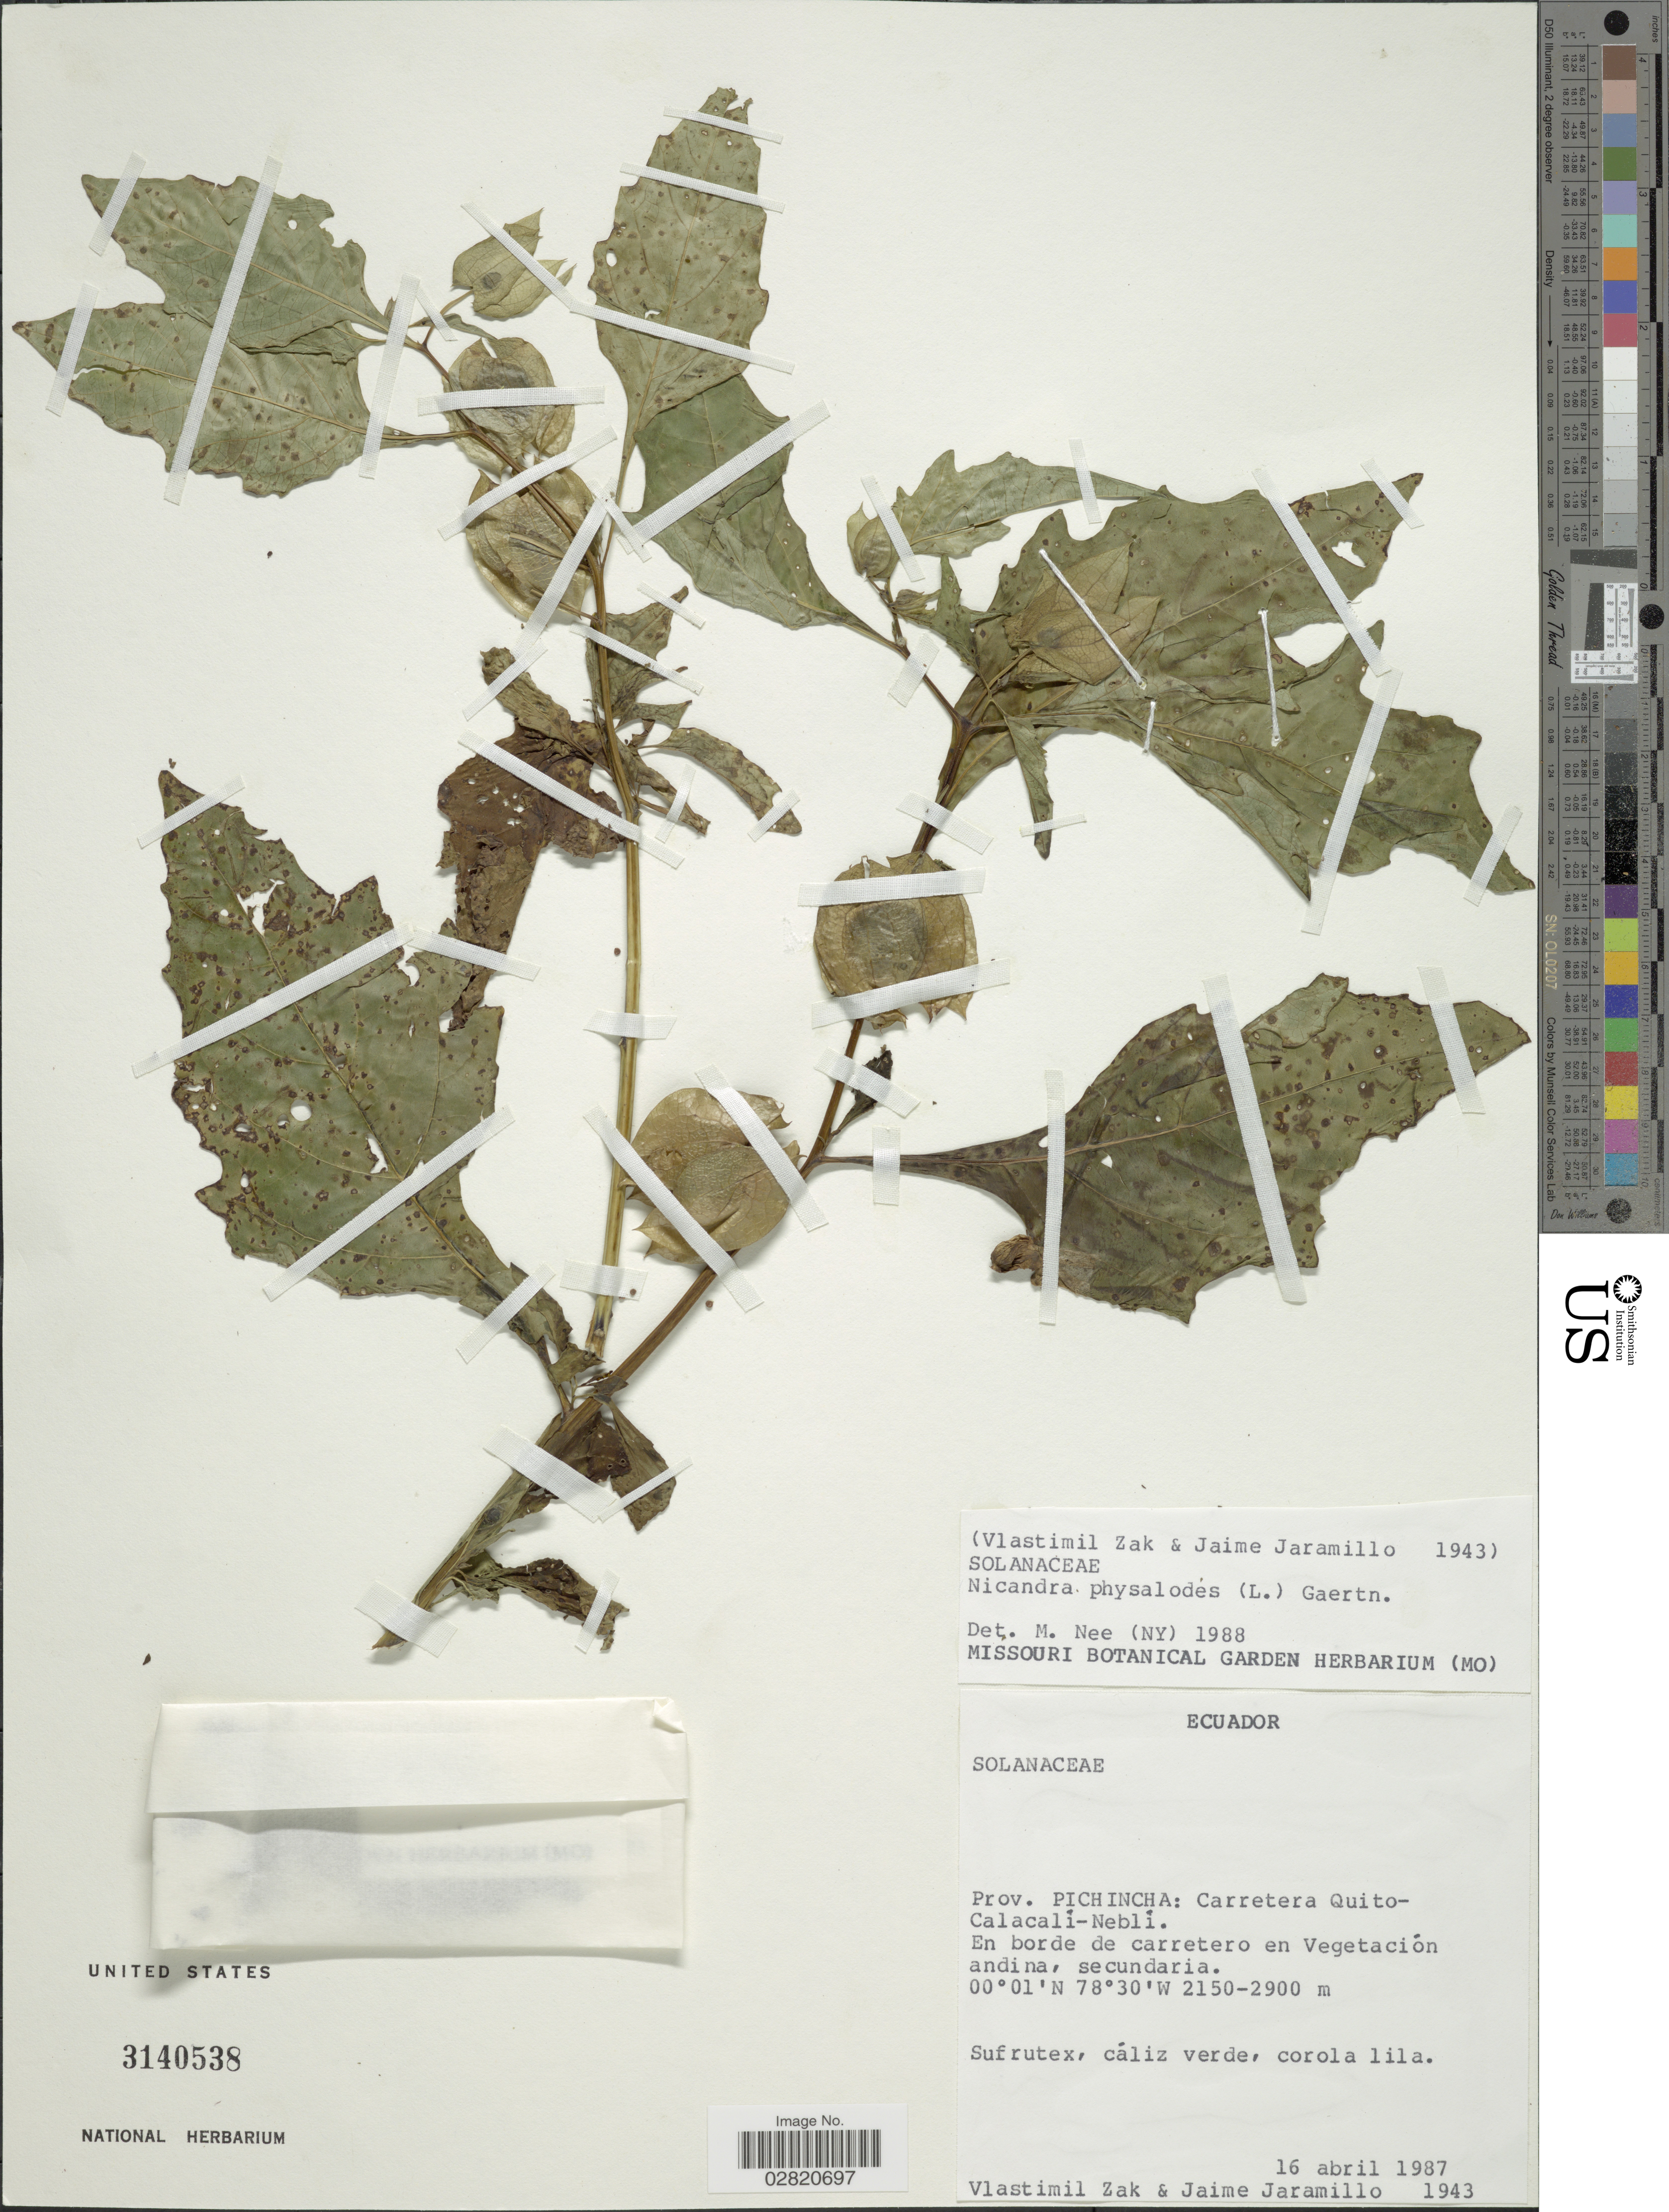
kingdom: Plantae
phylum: Tracheophyta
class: Magnoliopsida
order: Solanales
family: Solanaceae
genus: Nicandra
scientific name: Nicandra physalodes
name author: (L.) Gaertn.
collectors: V. Zak & J. Jaramillo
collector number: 1943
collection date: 1987-04-16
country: Ecuador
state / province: Pichincha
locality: Carretera Quito-Calacali-Nebli.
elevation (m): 2150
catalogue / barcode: US 3140538